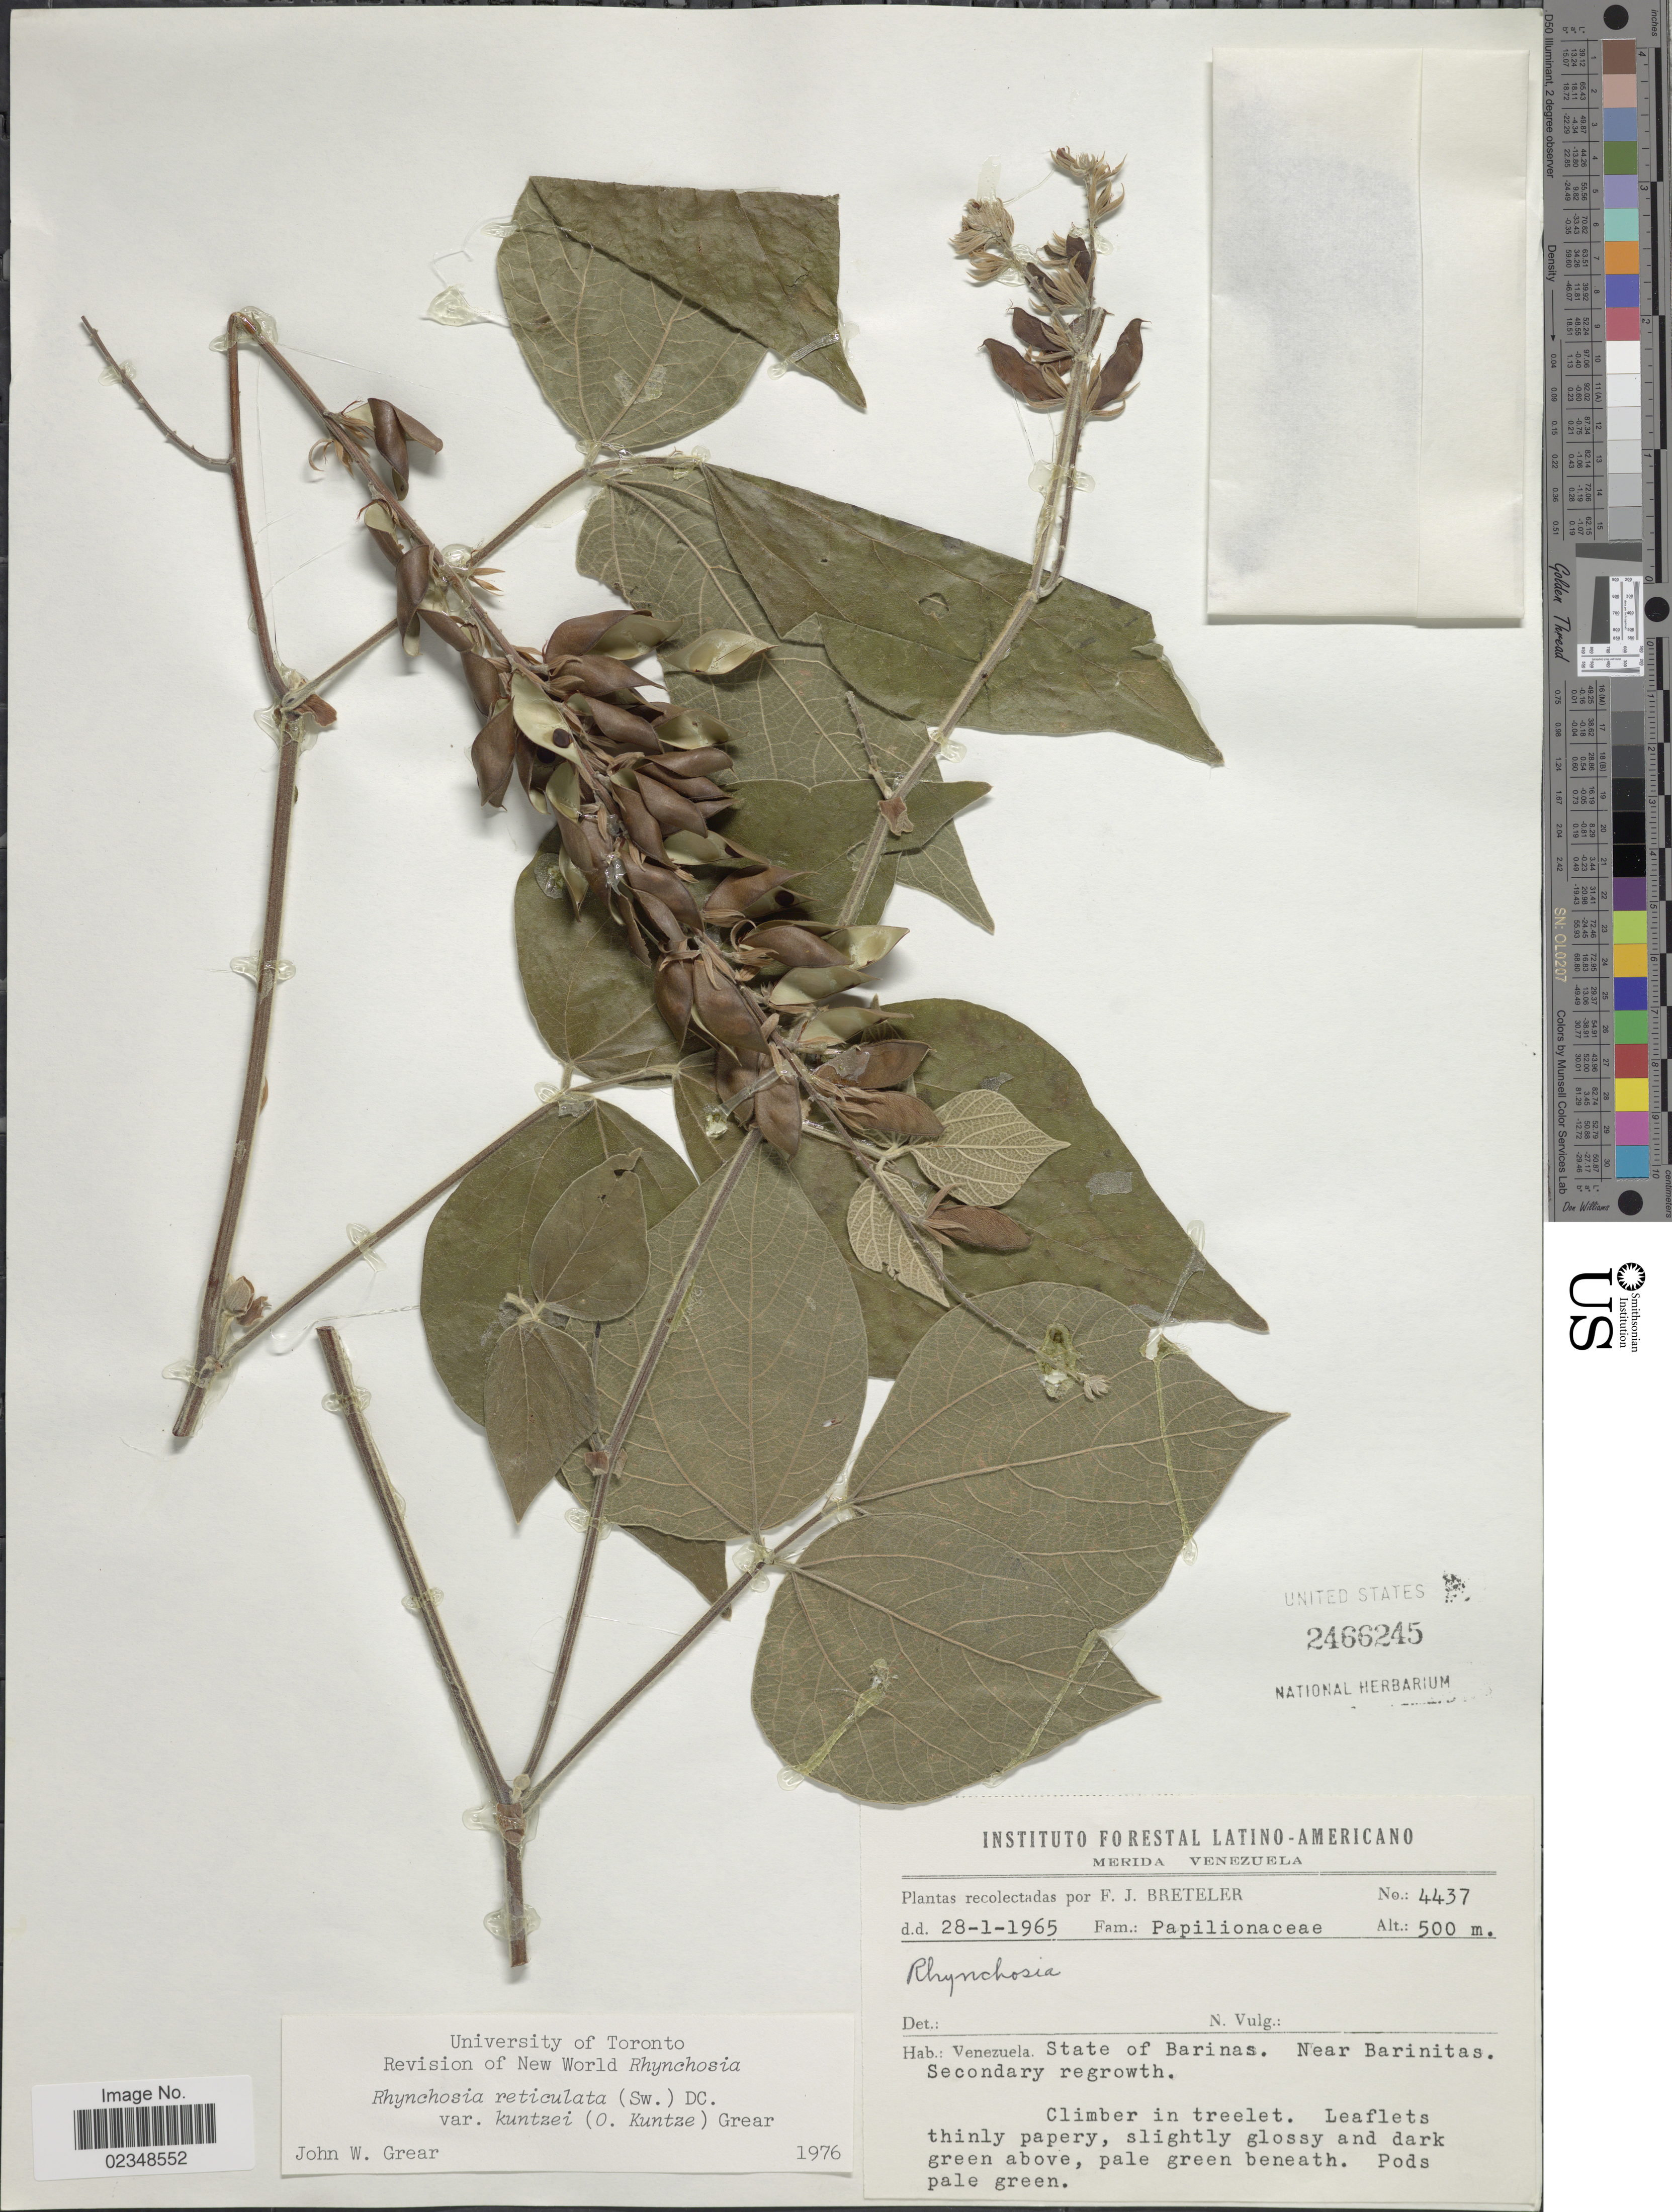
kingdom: Plantae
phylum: Tracheophyta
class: Magnoliopsida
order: Fabales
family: Fabaceae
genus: Rhynchosia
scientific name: Rhynchosia reticulata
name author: (Sw.) DC.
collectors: F. J. Breteler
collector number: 4437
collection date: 1965-01-28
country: Venezuela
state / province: Barinas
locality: Near Barinitas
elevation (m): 500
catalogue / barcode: US 2466245